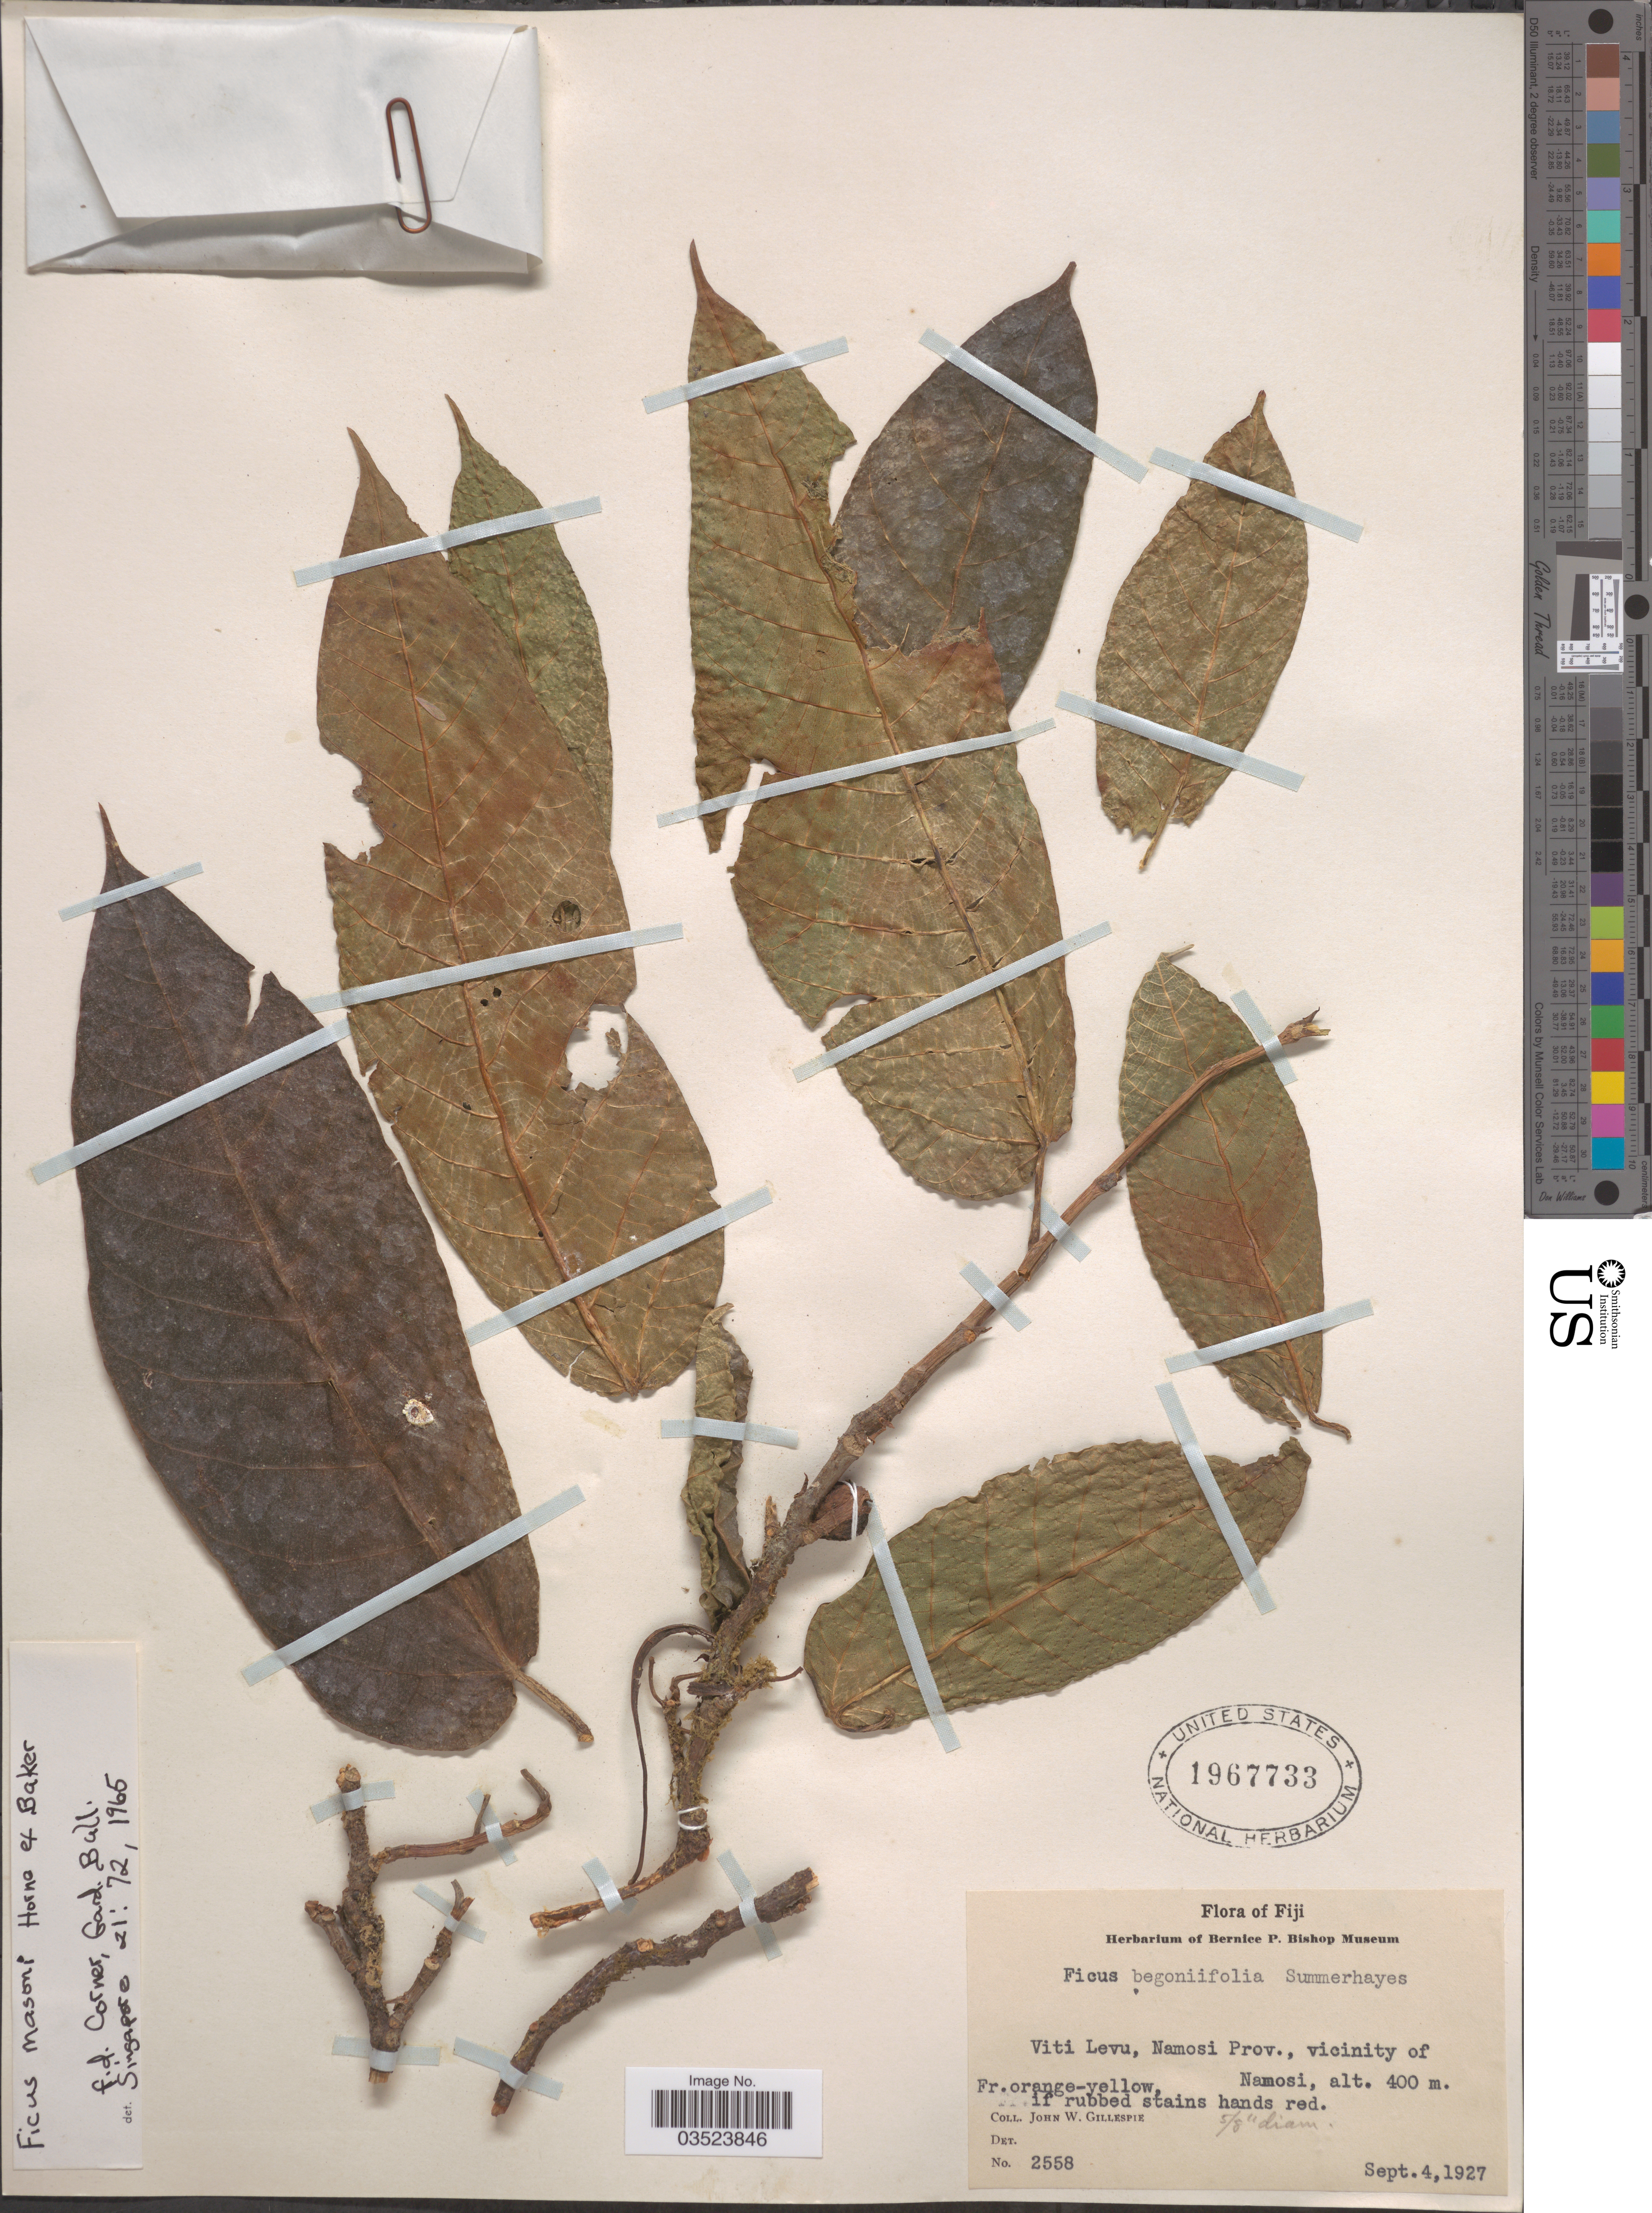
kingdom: Plantae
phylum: Tracheophyta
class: Magnoliopsida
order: Rosales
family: Moraceae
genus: Ficus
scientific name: Ficus masonii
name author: Horne ex Baker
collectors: J. W. Gillespie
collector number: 2558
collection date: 1927-09-04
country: Fiji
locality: Viti Levu, Namosi Prov., vicinity of Namosi.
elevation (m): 400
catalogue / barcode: US 1967733